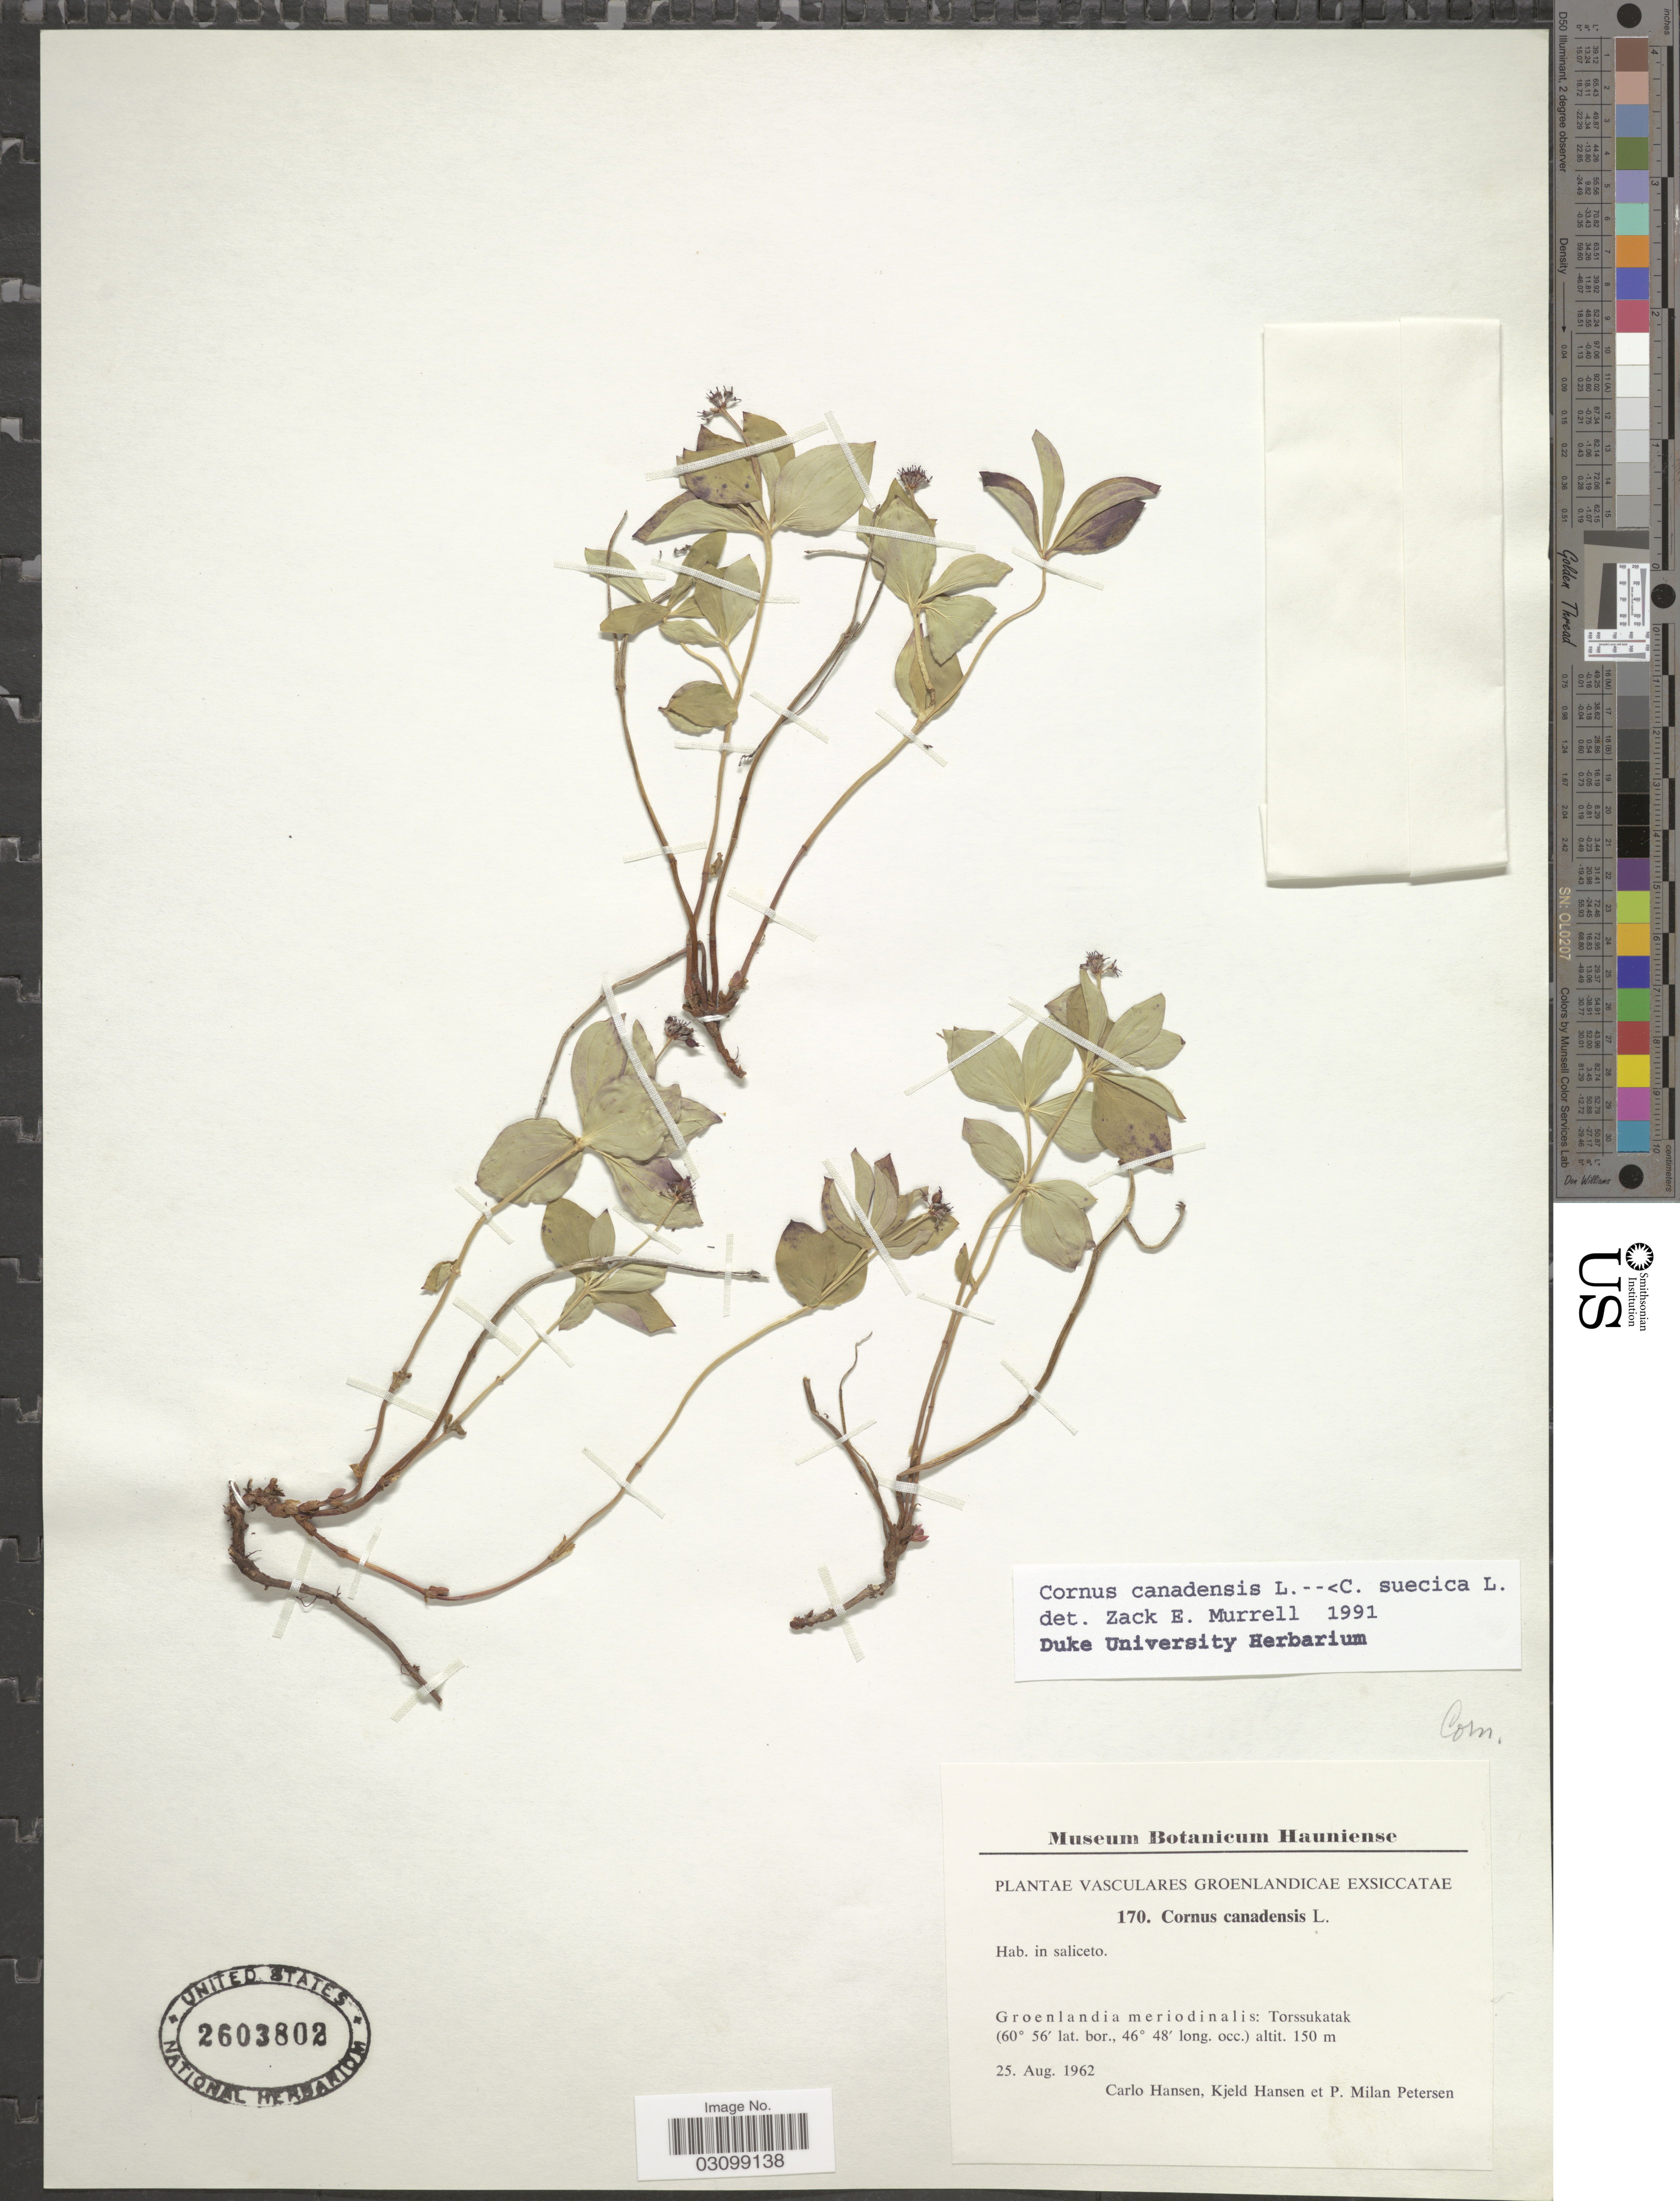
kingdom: Plantae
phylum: Tracheophyta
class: Magnoliopsida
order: Cornales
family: Cornaceae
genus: Cornus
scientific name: Cornus sp.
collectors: C. Hansen, K. Hansen & P. Petersen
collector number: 170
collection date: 1962-08-25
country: Greenland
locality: Vasculares Groenlandicae. Groenlandia meriodinalis: Torssukatak.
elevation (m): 150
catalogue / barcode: US 2603802